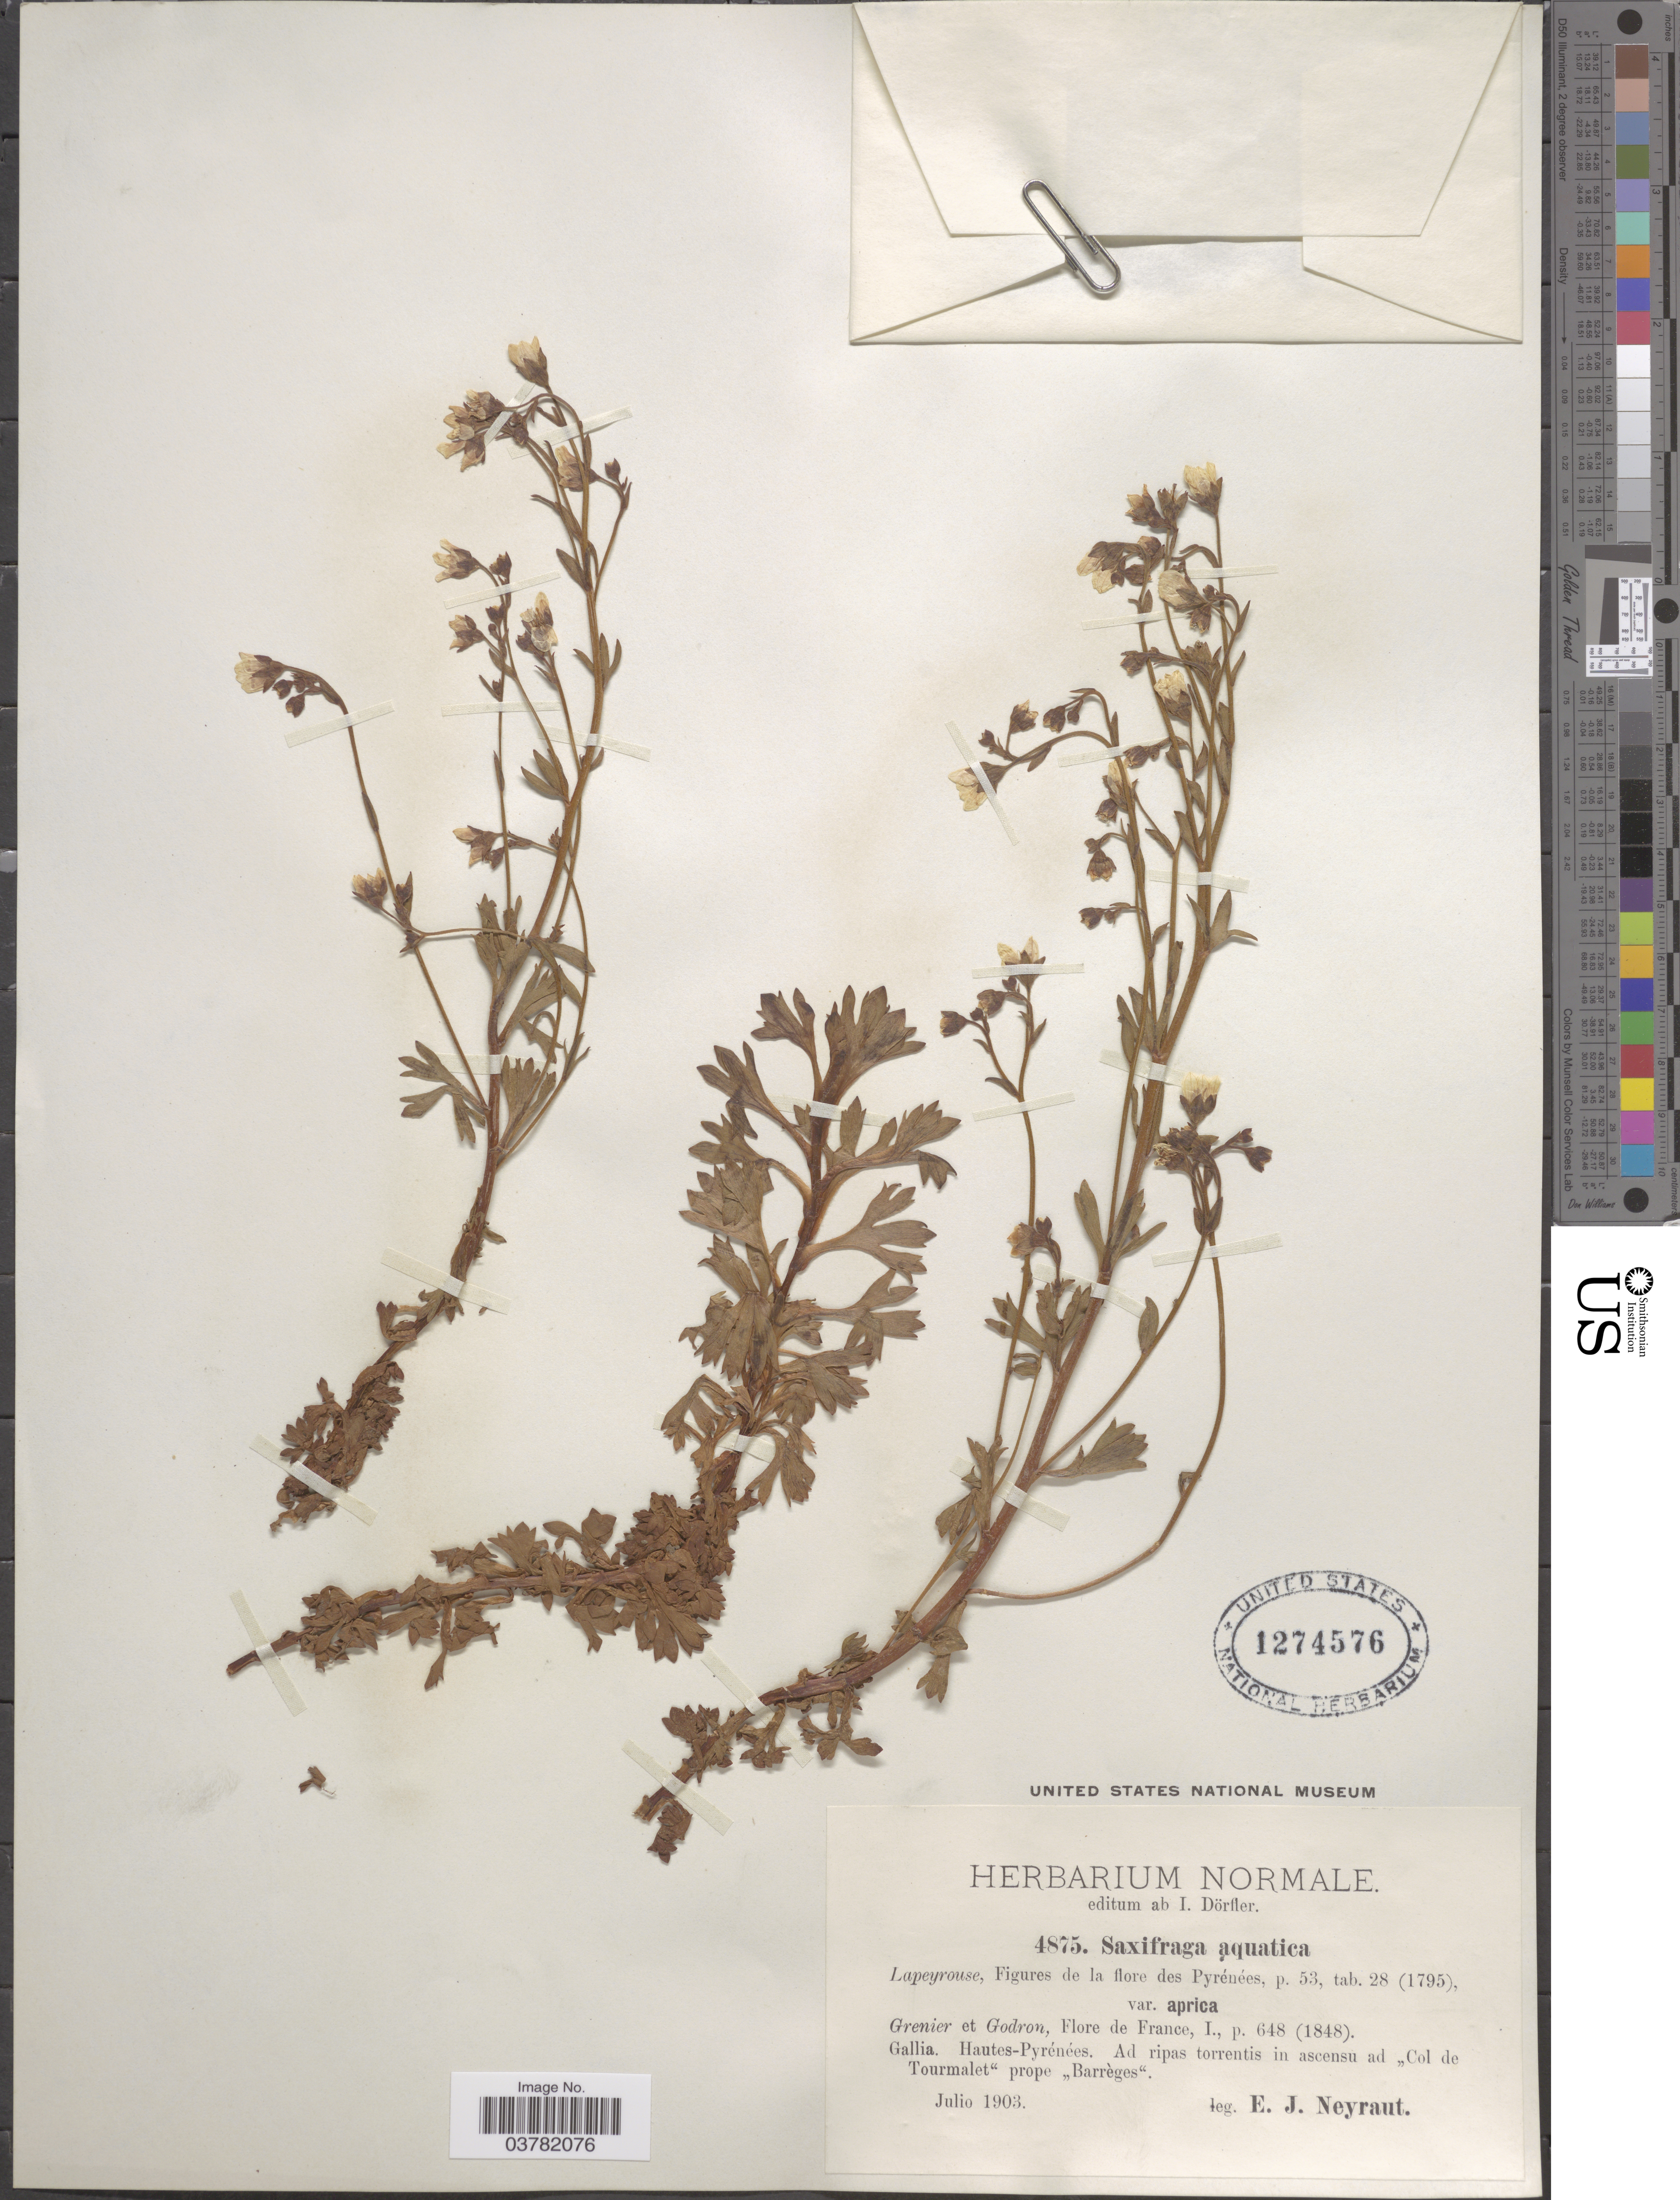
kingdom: Plantae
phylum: Tracheophyta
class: Magnoliopsida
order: Saxifragales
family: Saxifragaceae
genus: Saxifraga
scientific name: Saxifraga aquatica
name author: Lapeyr.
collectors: E. Neyraut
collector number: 4875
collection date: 1903-07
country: France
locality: Gallia. Hautes-Pyrénées. Ad ripas torrentis in ascensu ad ,,Col de Tourmalet" prope ,,Barrèges".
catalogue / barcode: US 1274576